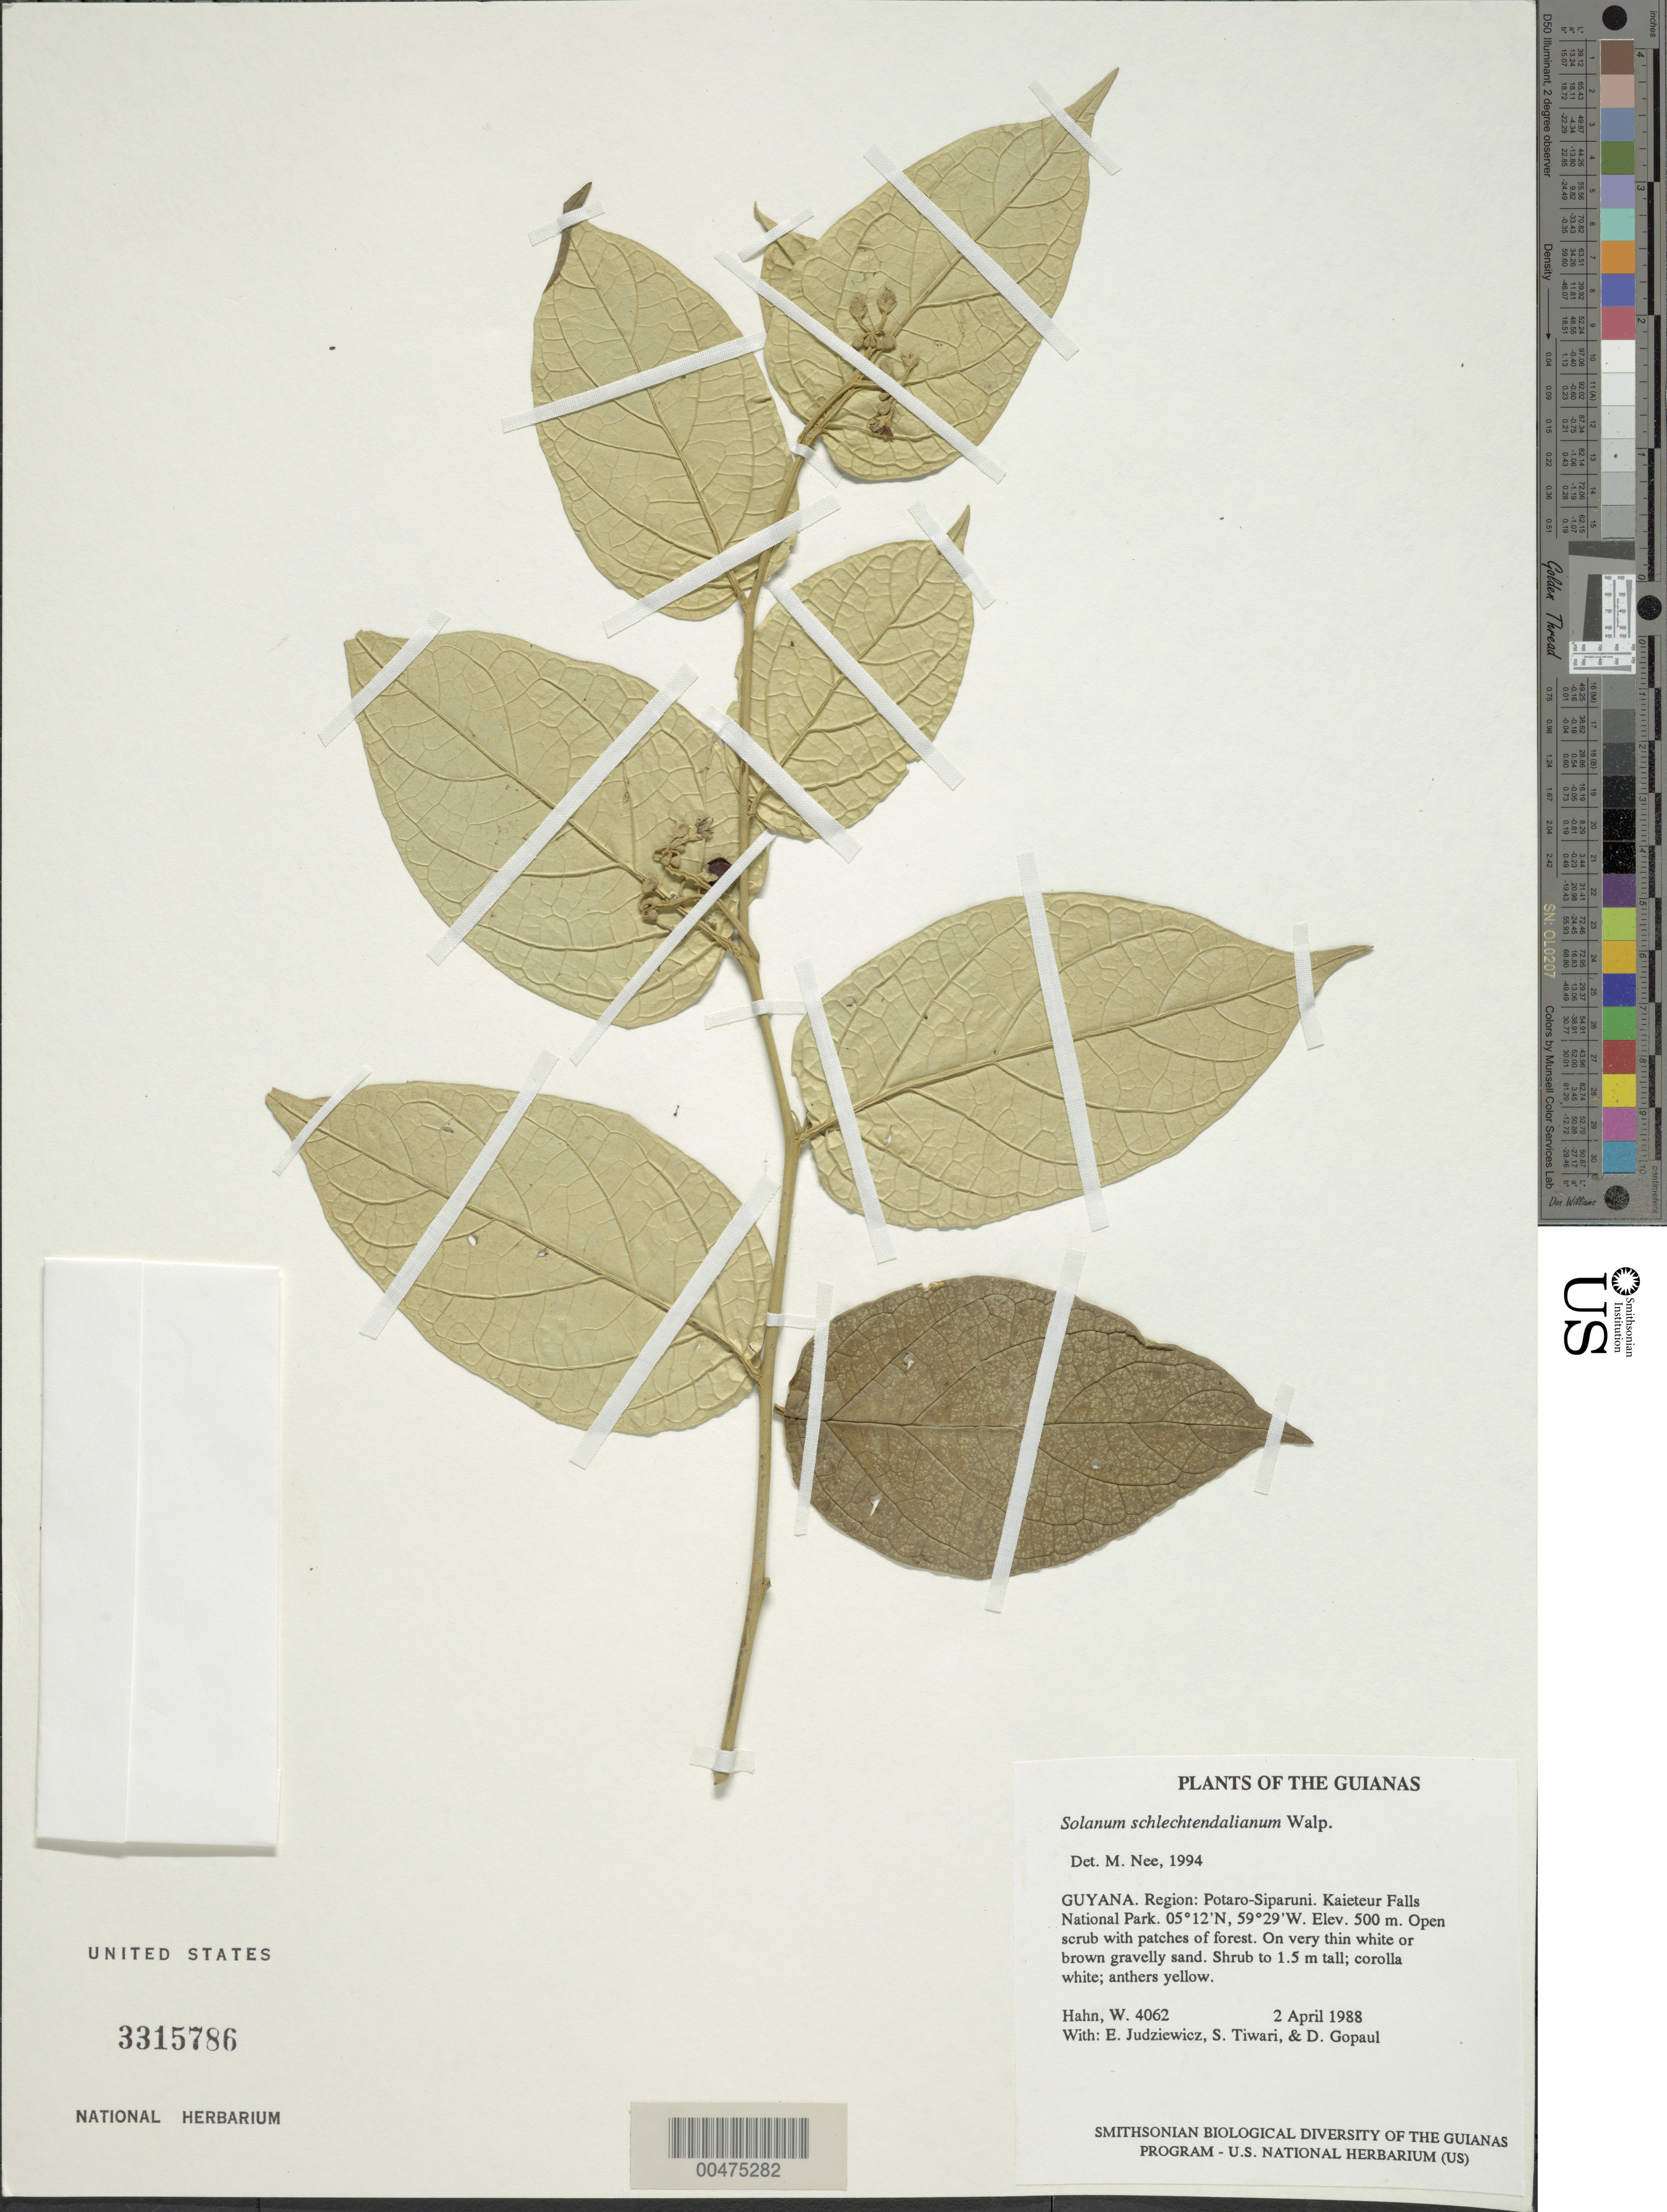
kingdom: Plantae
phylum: Tracheophyta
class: Magnoliopsida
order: Solanales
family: Solanaceae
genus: Solanum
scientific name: Solanum distichophyllum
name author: Sendtn.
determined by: Knapp, S. D.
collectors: W. Hahn, E. J. Judziewicz, S. Tiwari & D. Gopaul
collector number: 4062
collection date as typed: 4 Apr 1988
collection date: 1988-04-04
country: Guyana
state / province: Potaro-Siparuni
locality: Kaieteur Falls National Park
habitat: Open scrub with patches of forest. On very thin white or brown gravelly sand.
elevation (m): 500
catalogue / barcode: US 3315786